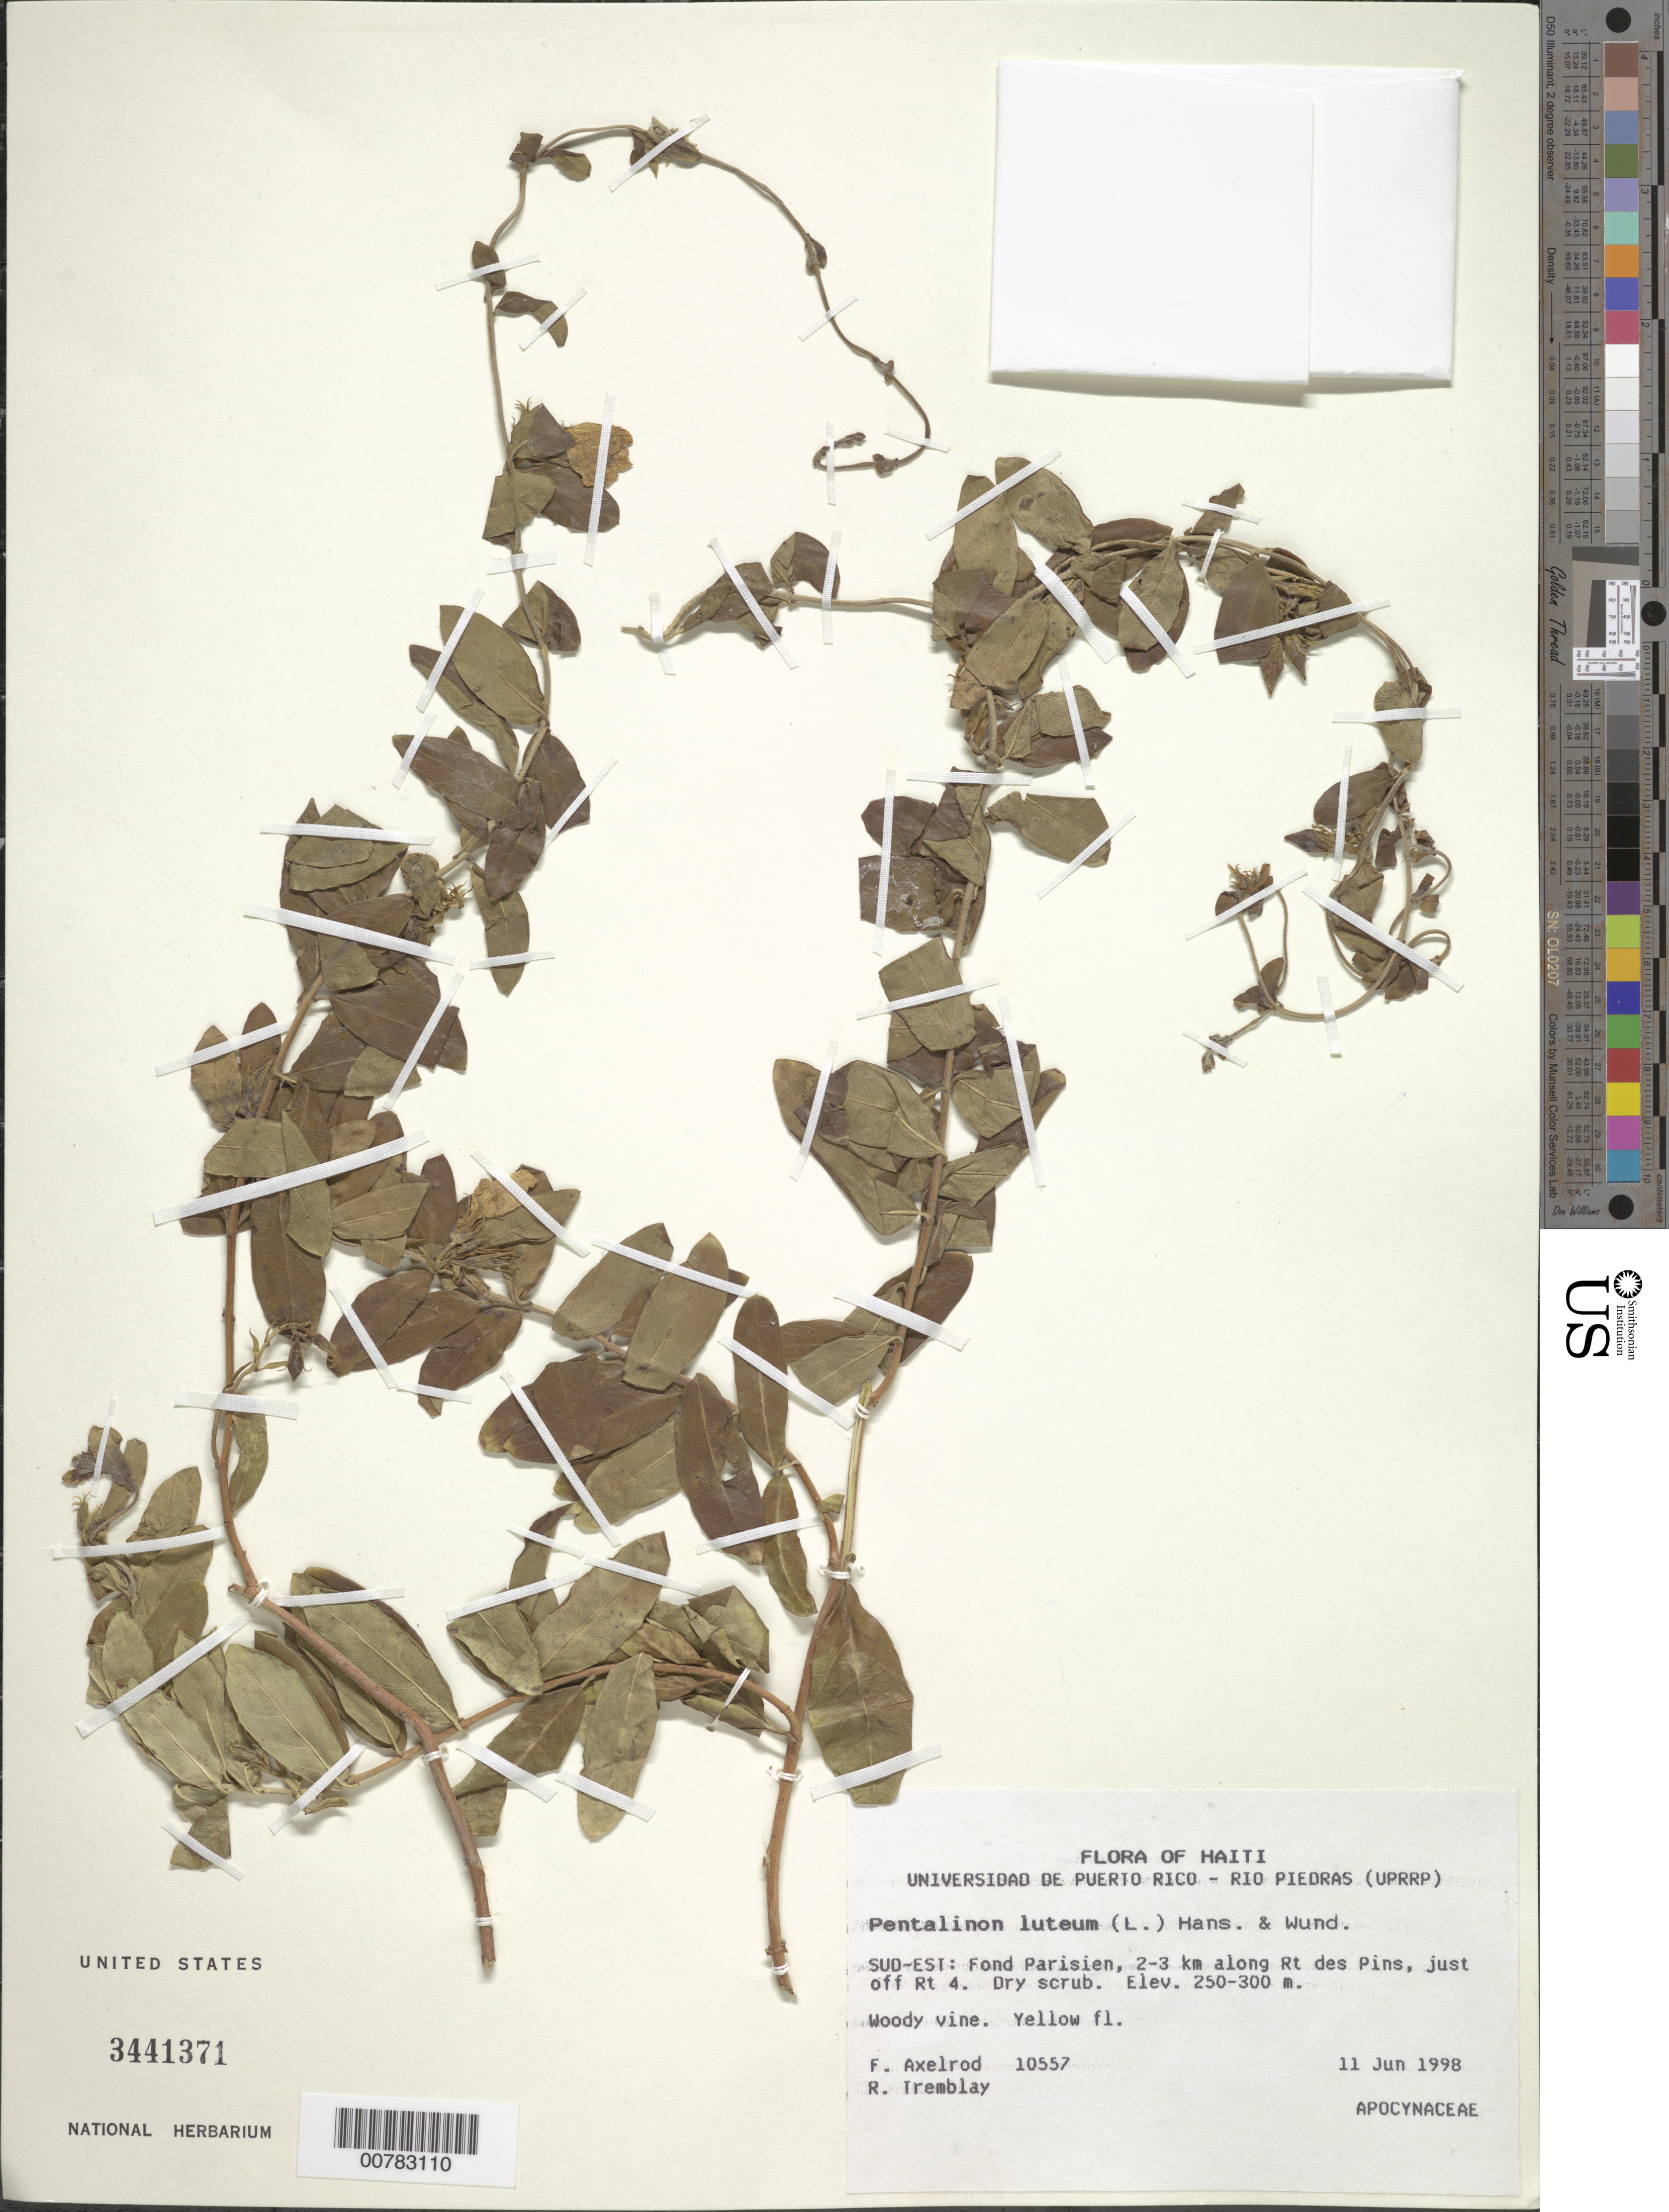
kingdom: Plantae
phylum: Tracheophyta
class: Magnoliopsida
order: Gentianales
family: Apocynaceae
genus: Pentalinon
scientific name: Pentalinon luteum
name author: (L.) B.F. Hansen & Wunderlin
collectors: F. S. Axelrod & R. L. Tremblay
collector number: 10557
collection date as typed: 11 Jun 1988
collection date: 1988-06-11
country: Haiti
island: Hispaniola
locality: Sud-Est: Fond Parisien, 2-3 km along Rt. Des Pins, just off Rt 4.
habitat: Dry scrub.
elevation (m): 250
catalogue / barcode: US 3441371